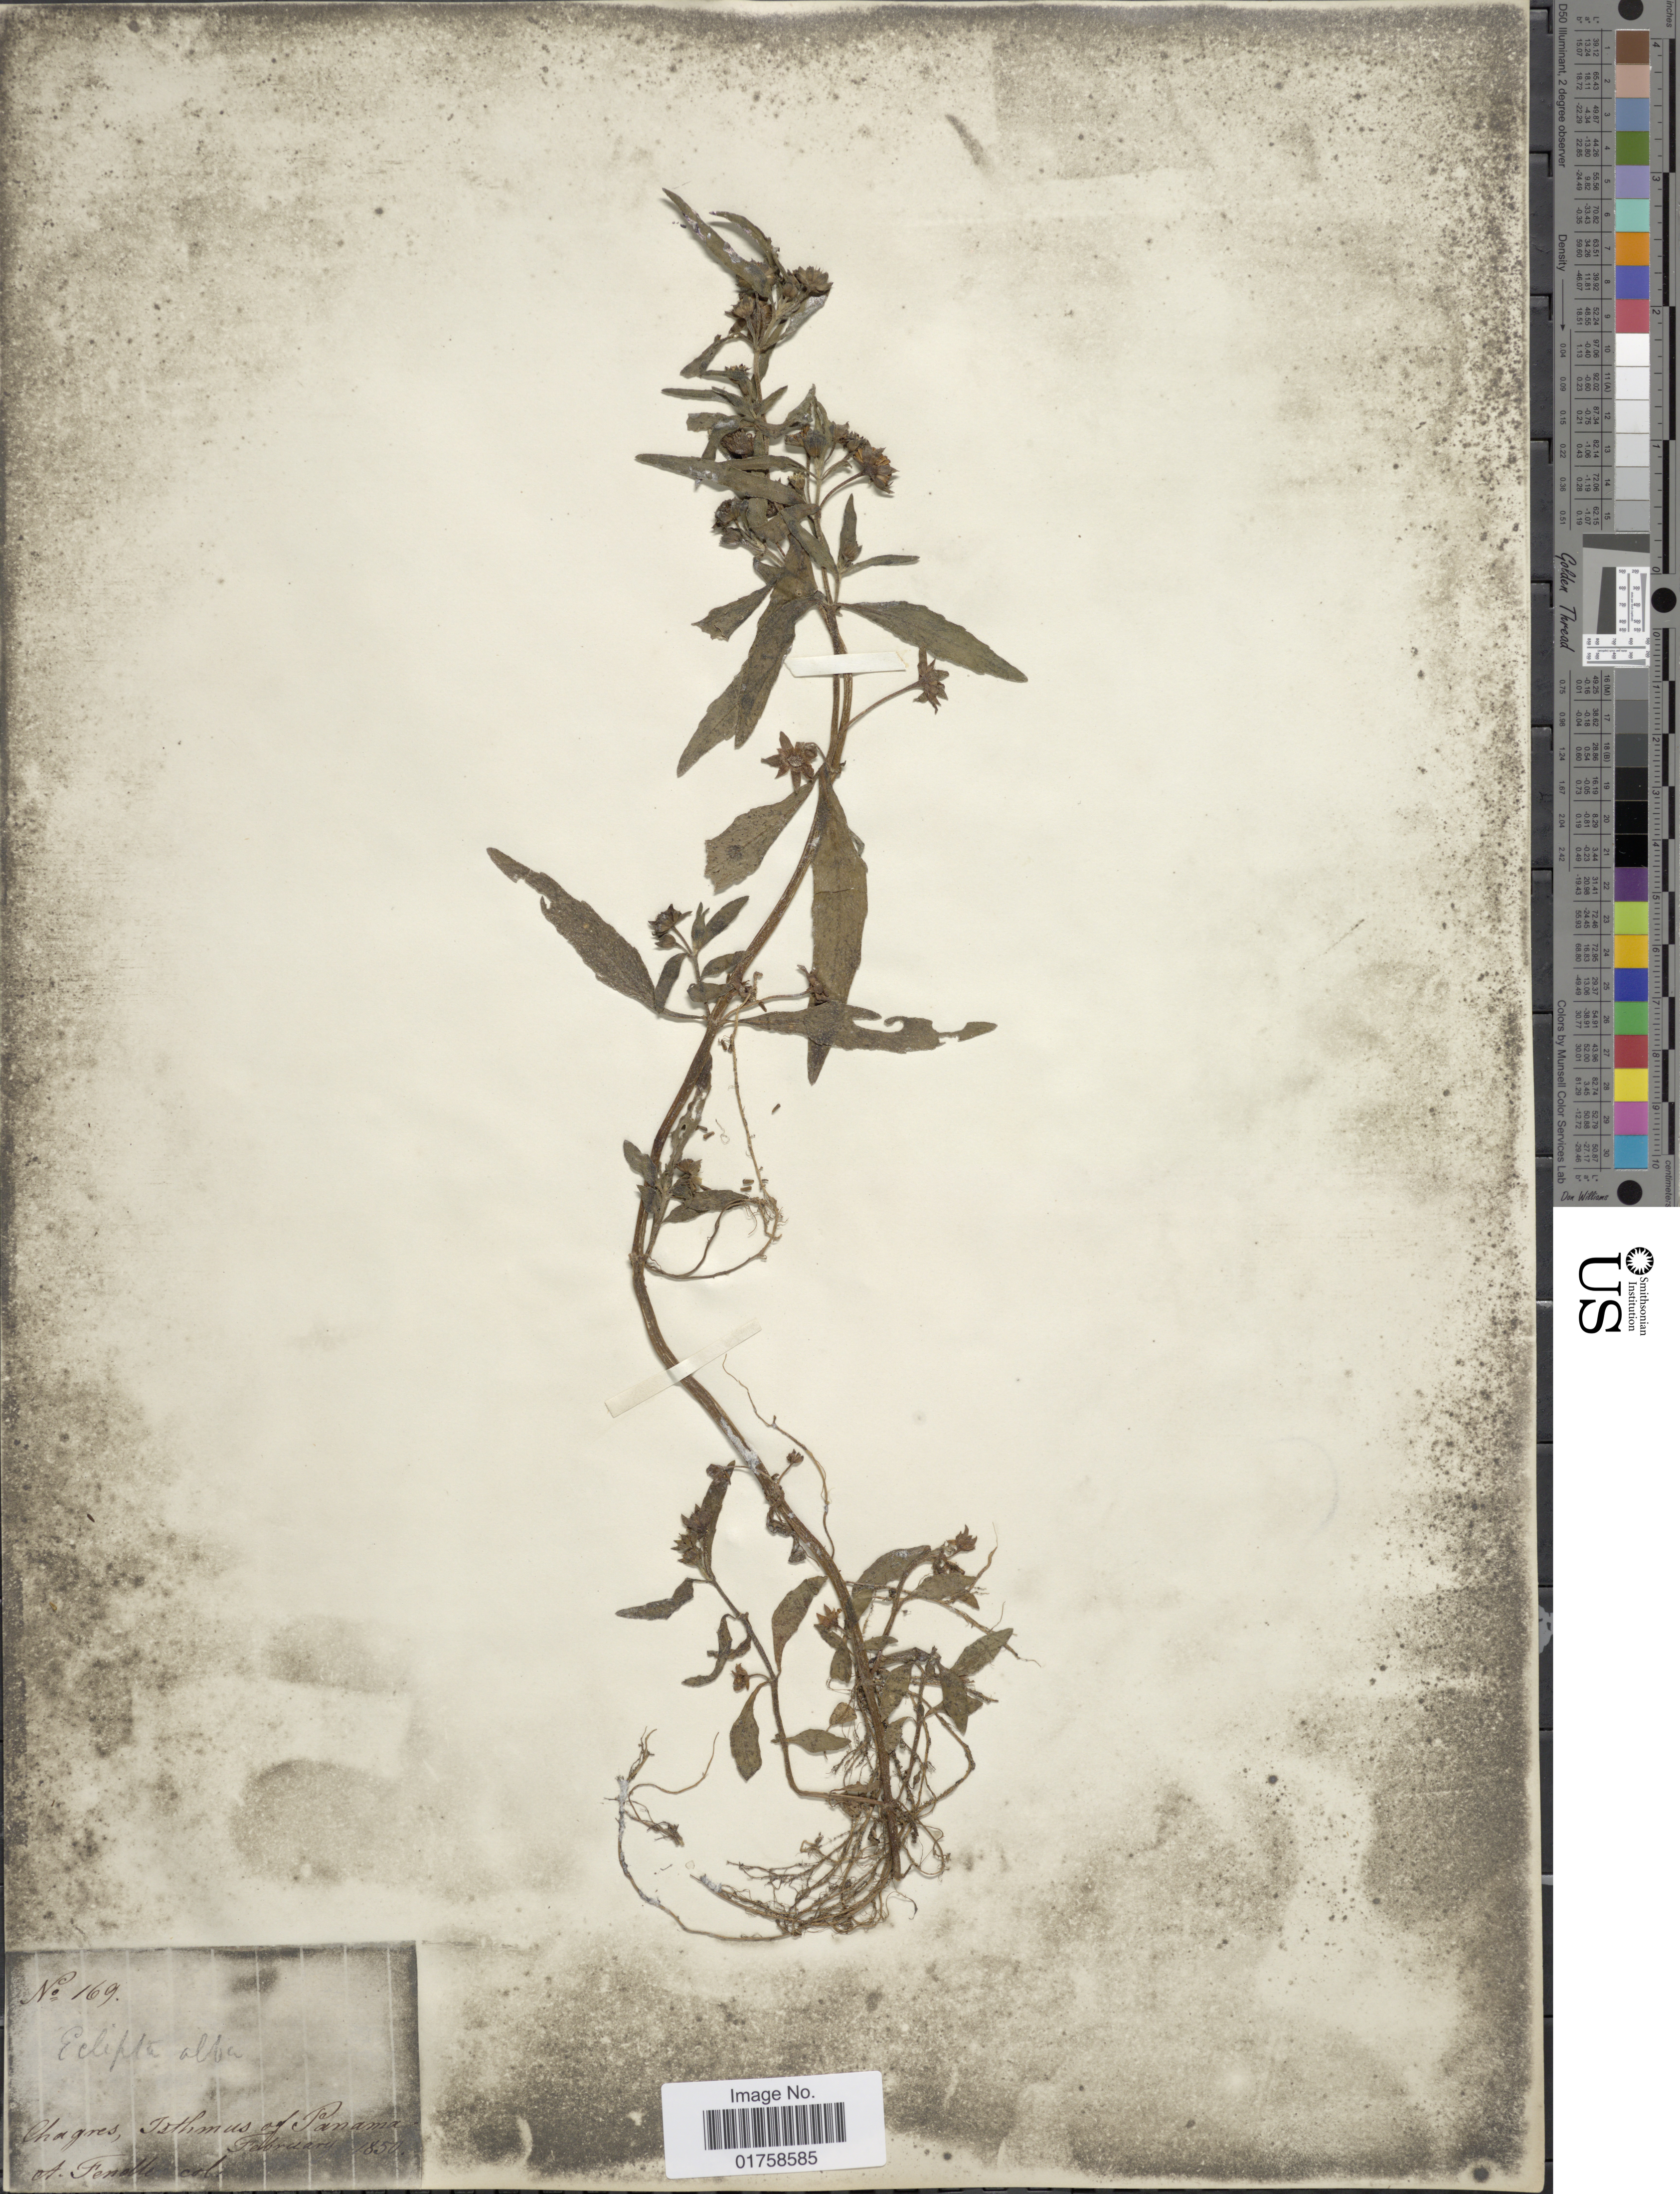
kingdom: Plantae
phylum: Tracheophyta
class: Magnoliopsida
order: Asterales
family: Asteraceae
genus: Eclipta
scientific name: Eclipta alba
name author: (L.) Hassk.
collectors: A. Fendler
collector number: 169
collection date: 1850-02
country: Panama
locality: Chagres, Isthmus of Panama